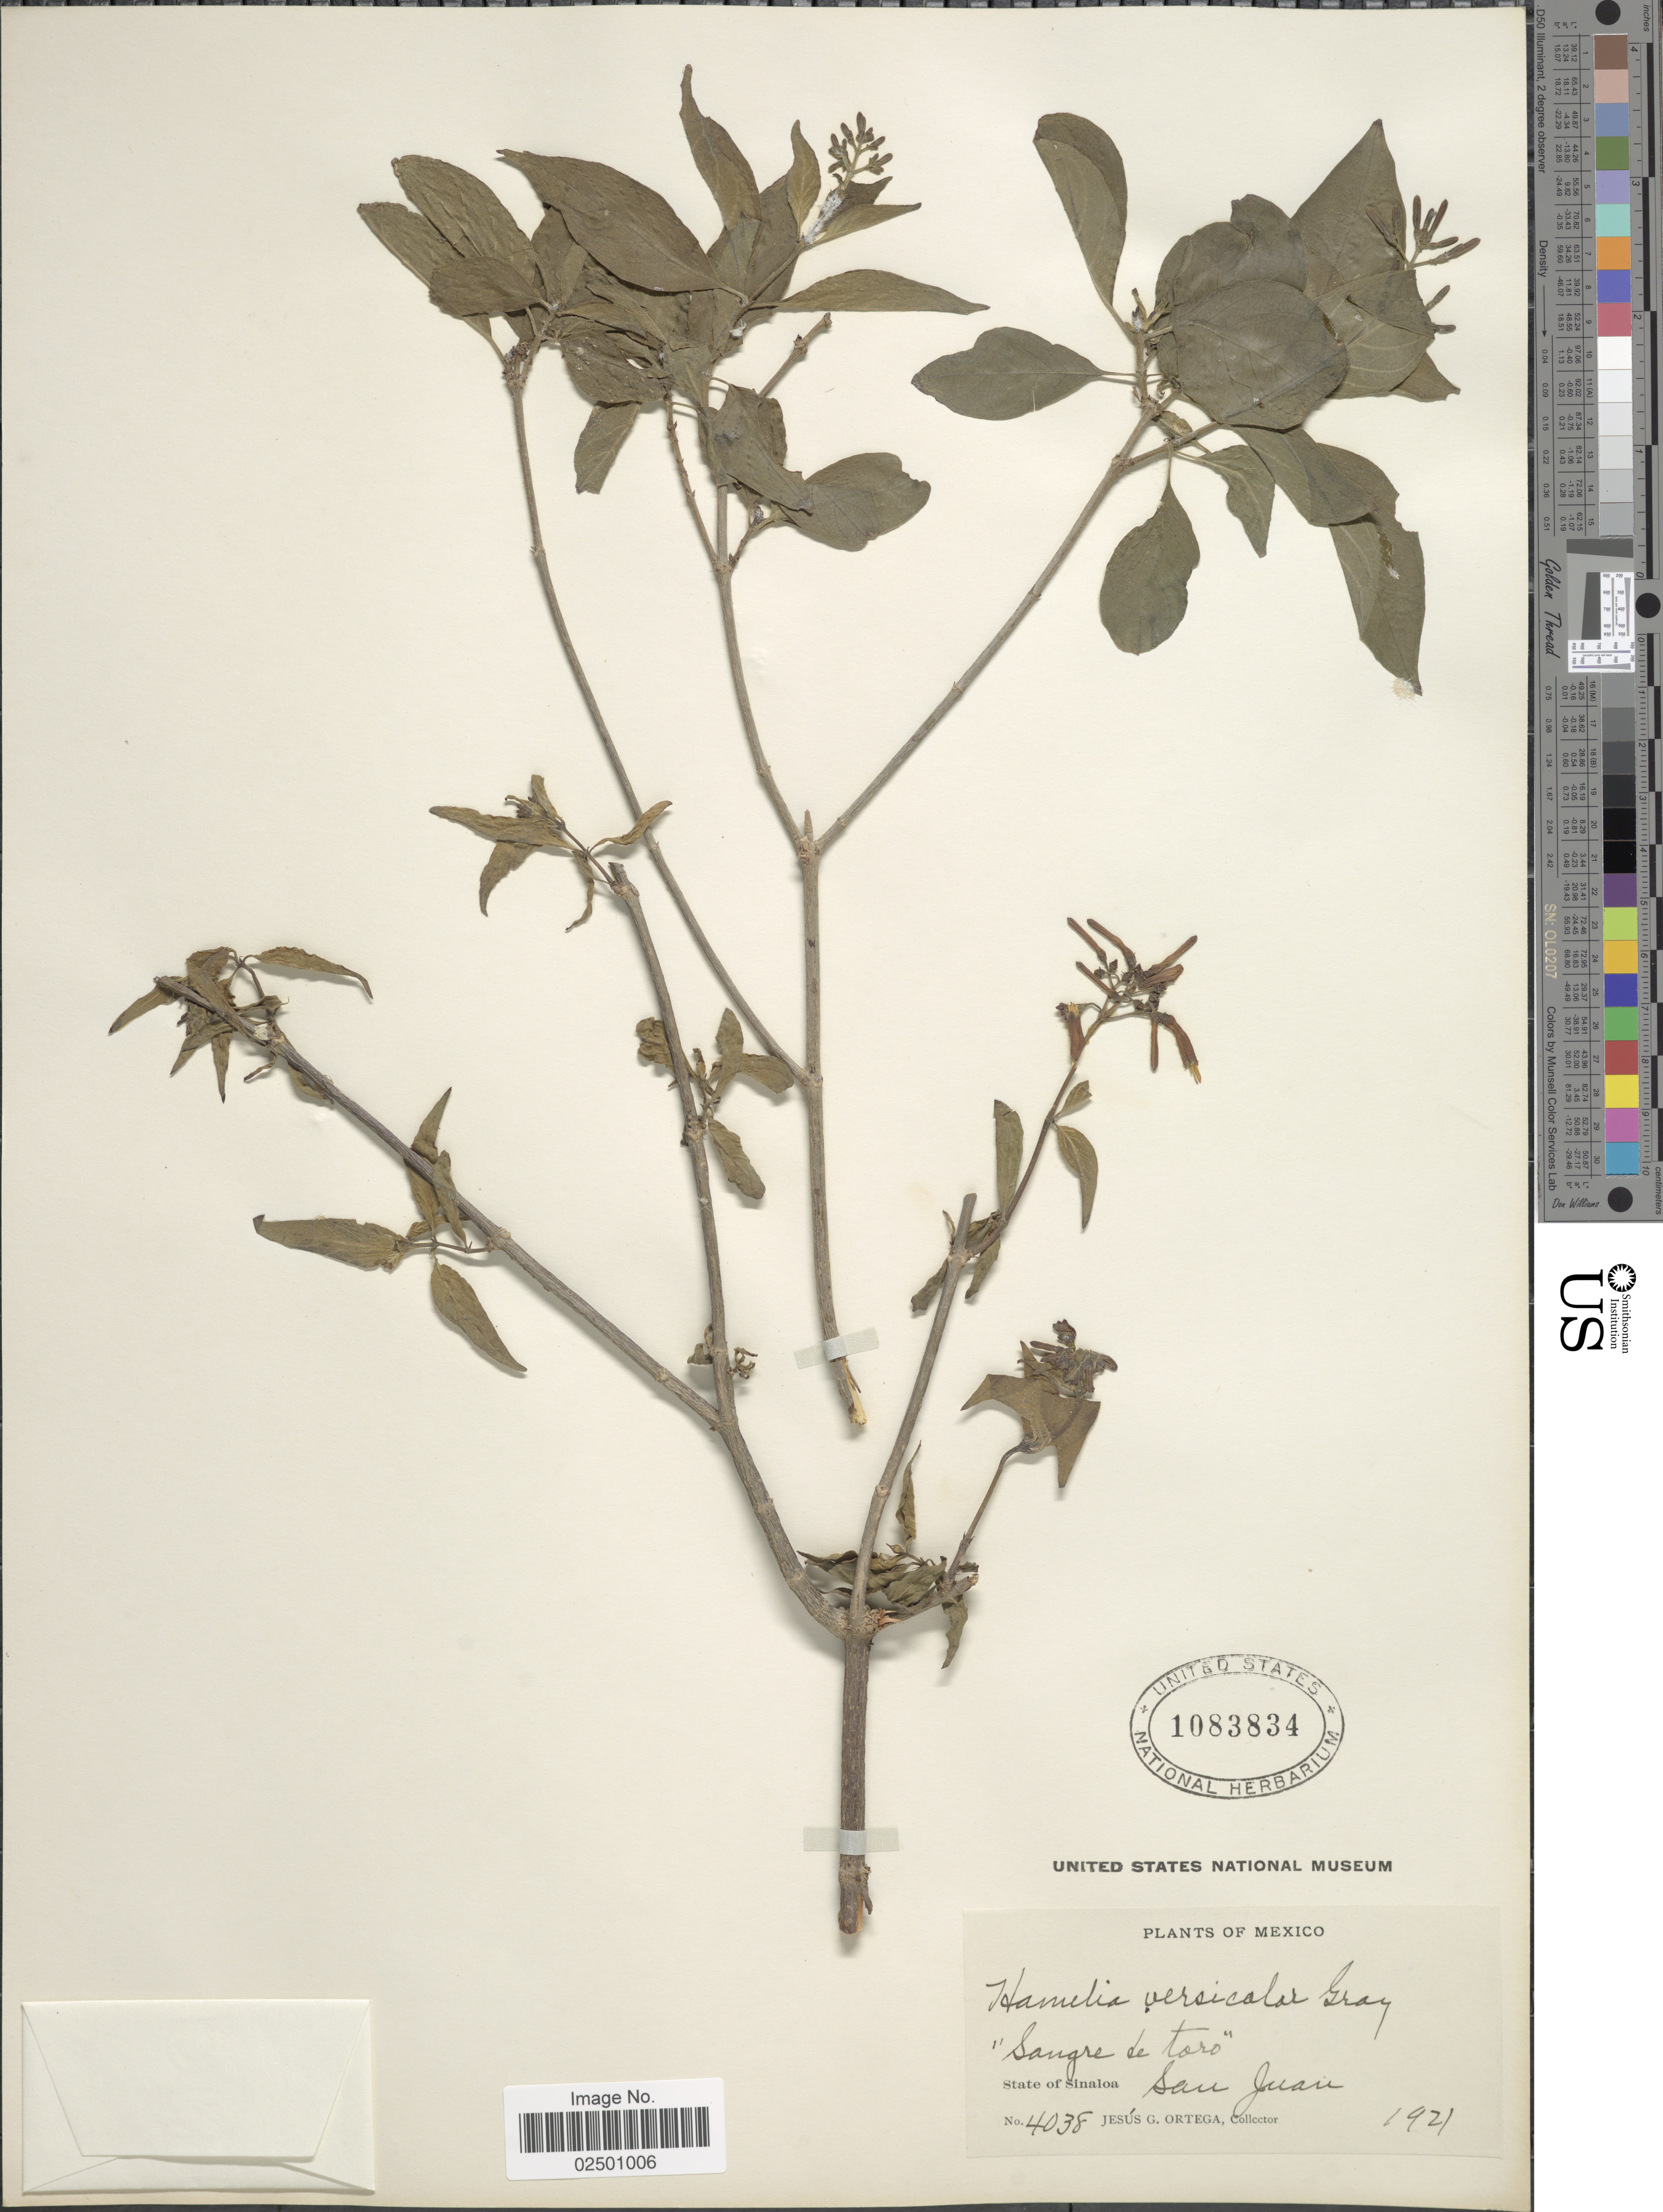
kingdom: Plantae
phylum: Tracheophyta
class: Magnoliopsida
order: Gentianales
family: Rubiaceae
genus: Hamelia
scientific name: Hamelia versicolor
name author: A. Gray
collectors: J. Ortega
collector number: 4038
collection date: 1921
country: Mexico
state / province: Sinaloa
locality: State of Sinaloa. San Juan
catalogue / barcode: US 1083834